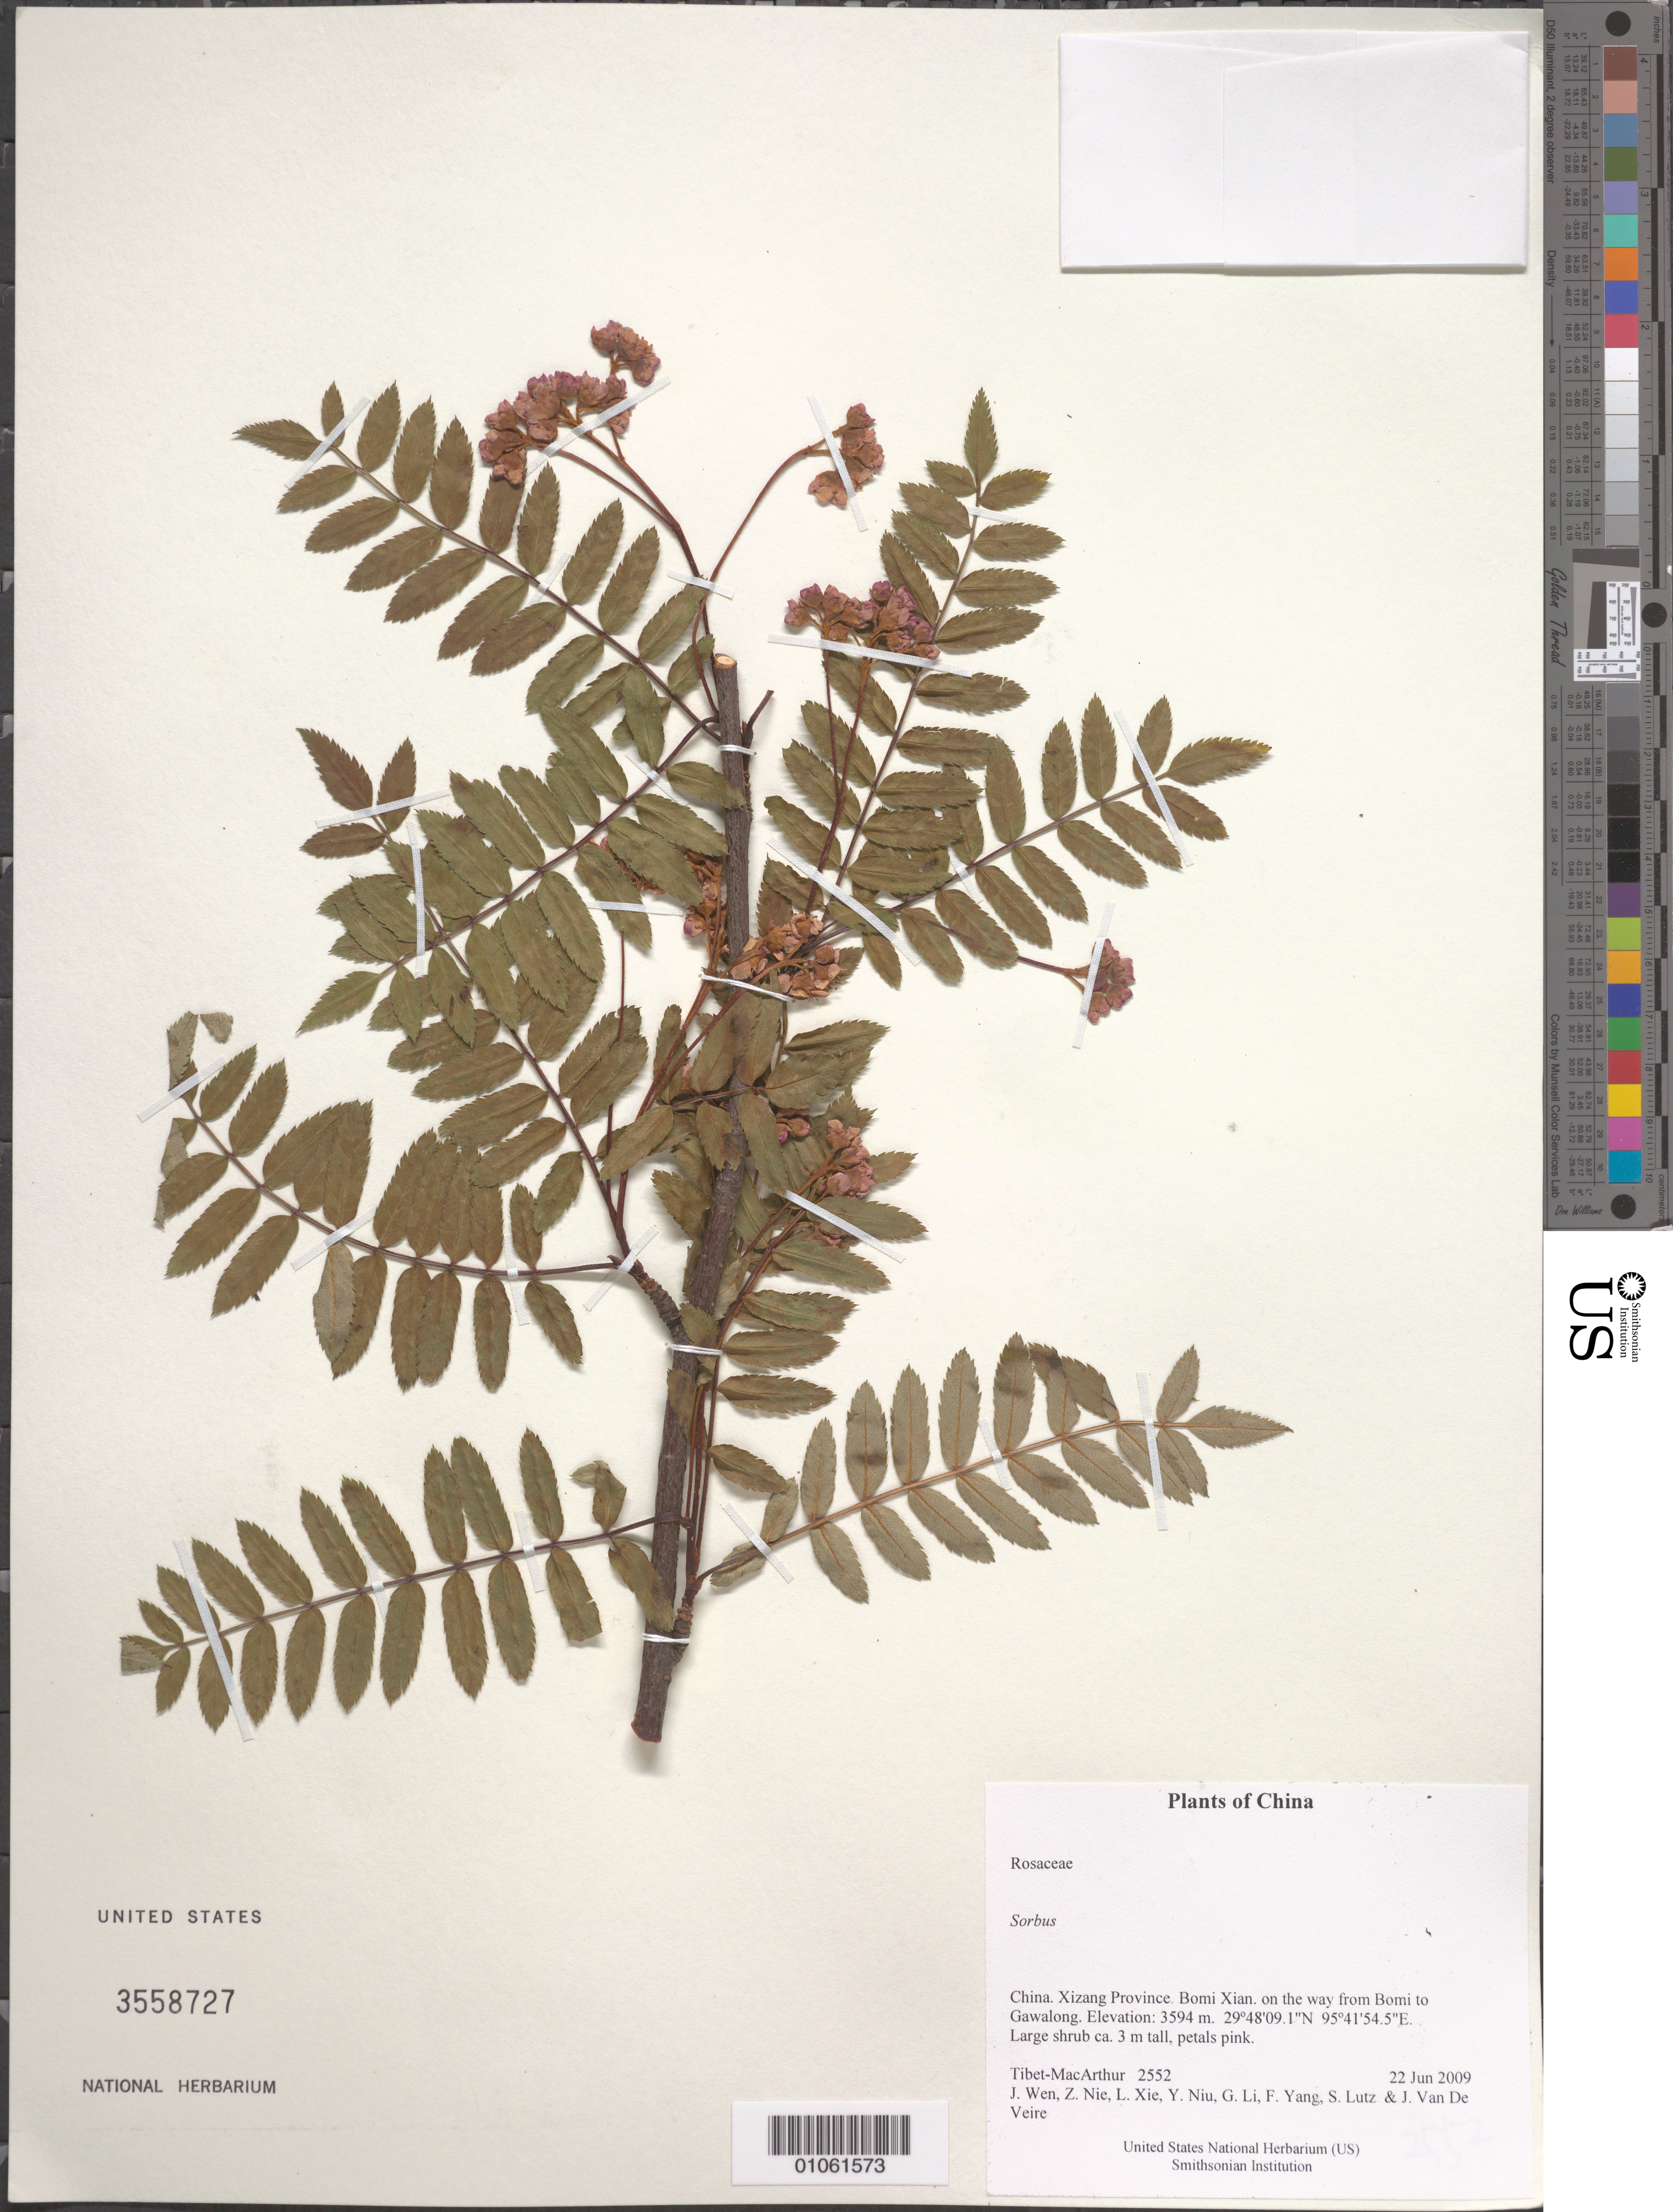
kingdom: Plantae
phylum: Tracheophyta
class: Magnoliopsida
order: Rosales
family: Rosaceae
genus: Sorbus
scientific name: Sorbus sp.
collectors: Tibet-MacArthur, J. Wen, Z. Nie, L. Xie, Y. Niu, G. Li, F. Yang, S. Lutz & J. Van De Veire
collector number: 2552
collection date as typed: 22 Jun 2009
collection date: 2009-06-22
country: China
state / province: Xizang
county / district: Bomi Xian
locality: on the way from Bomi to Gawalong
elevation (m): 3594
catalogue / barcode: US 3558727